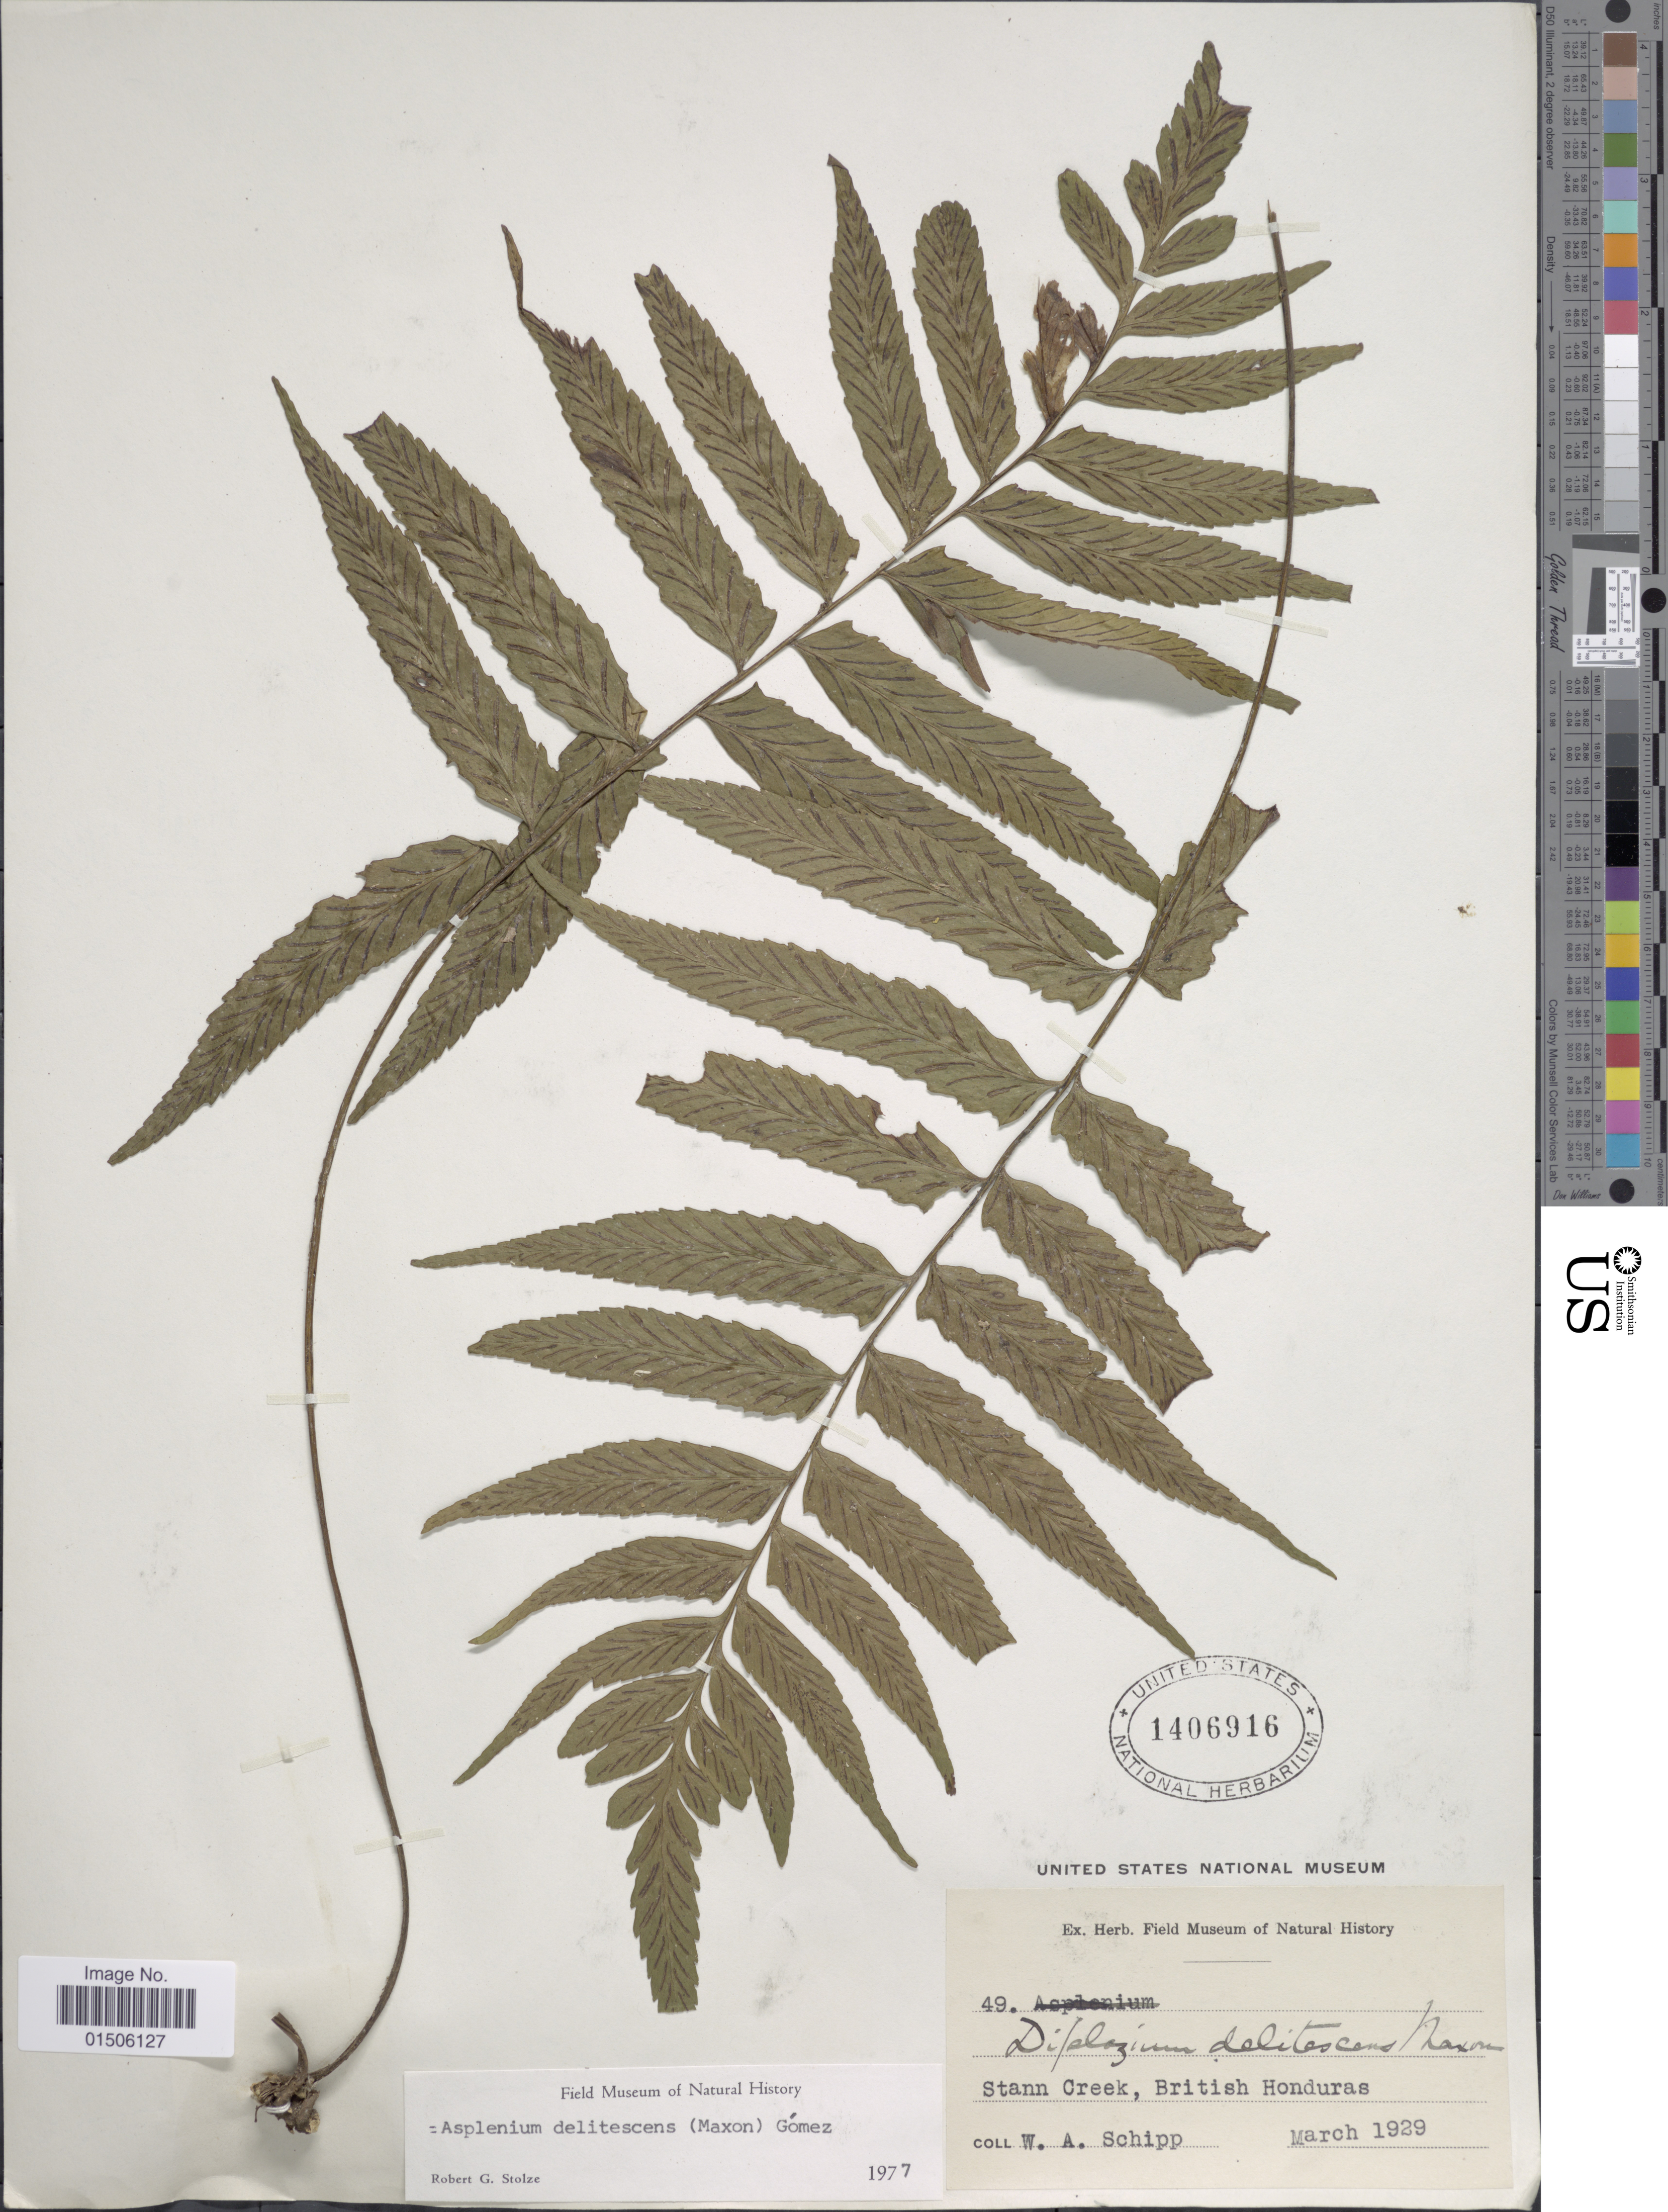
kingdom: Plantae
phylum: Tracheophyta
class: Polypodiopsida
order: Polypodiales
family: Aspleniaceae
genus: Asplenium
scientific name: Asplenium delitescens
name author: (Maxon) L.D. Gómez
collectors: W. Schipp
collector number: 49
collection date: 1929-03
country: Belize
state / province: Stann Creek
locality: British Honduras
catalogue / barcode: US 1406916